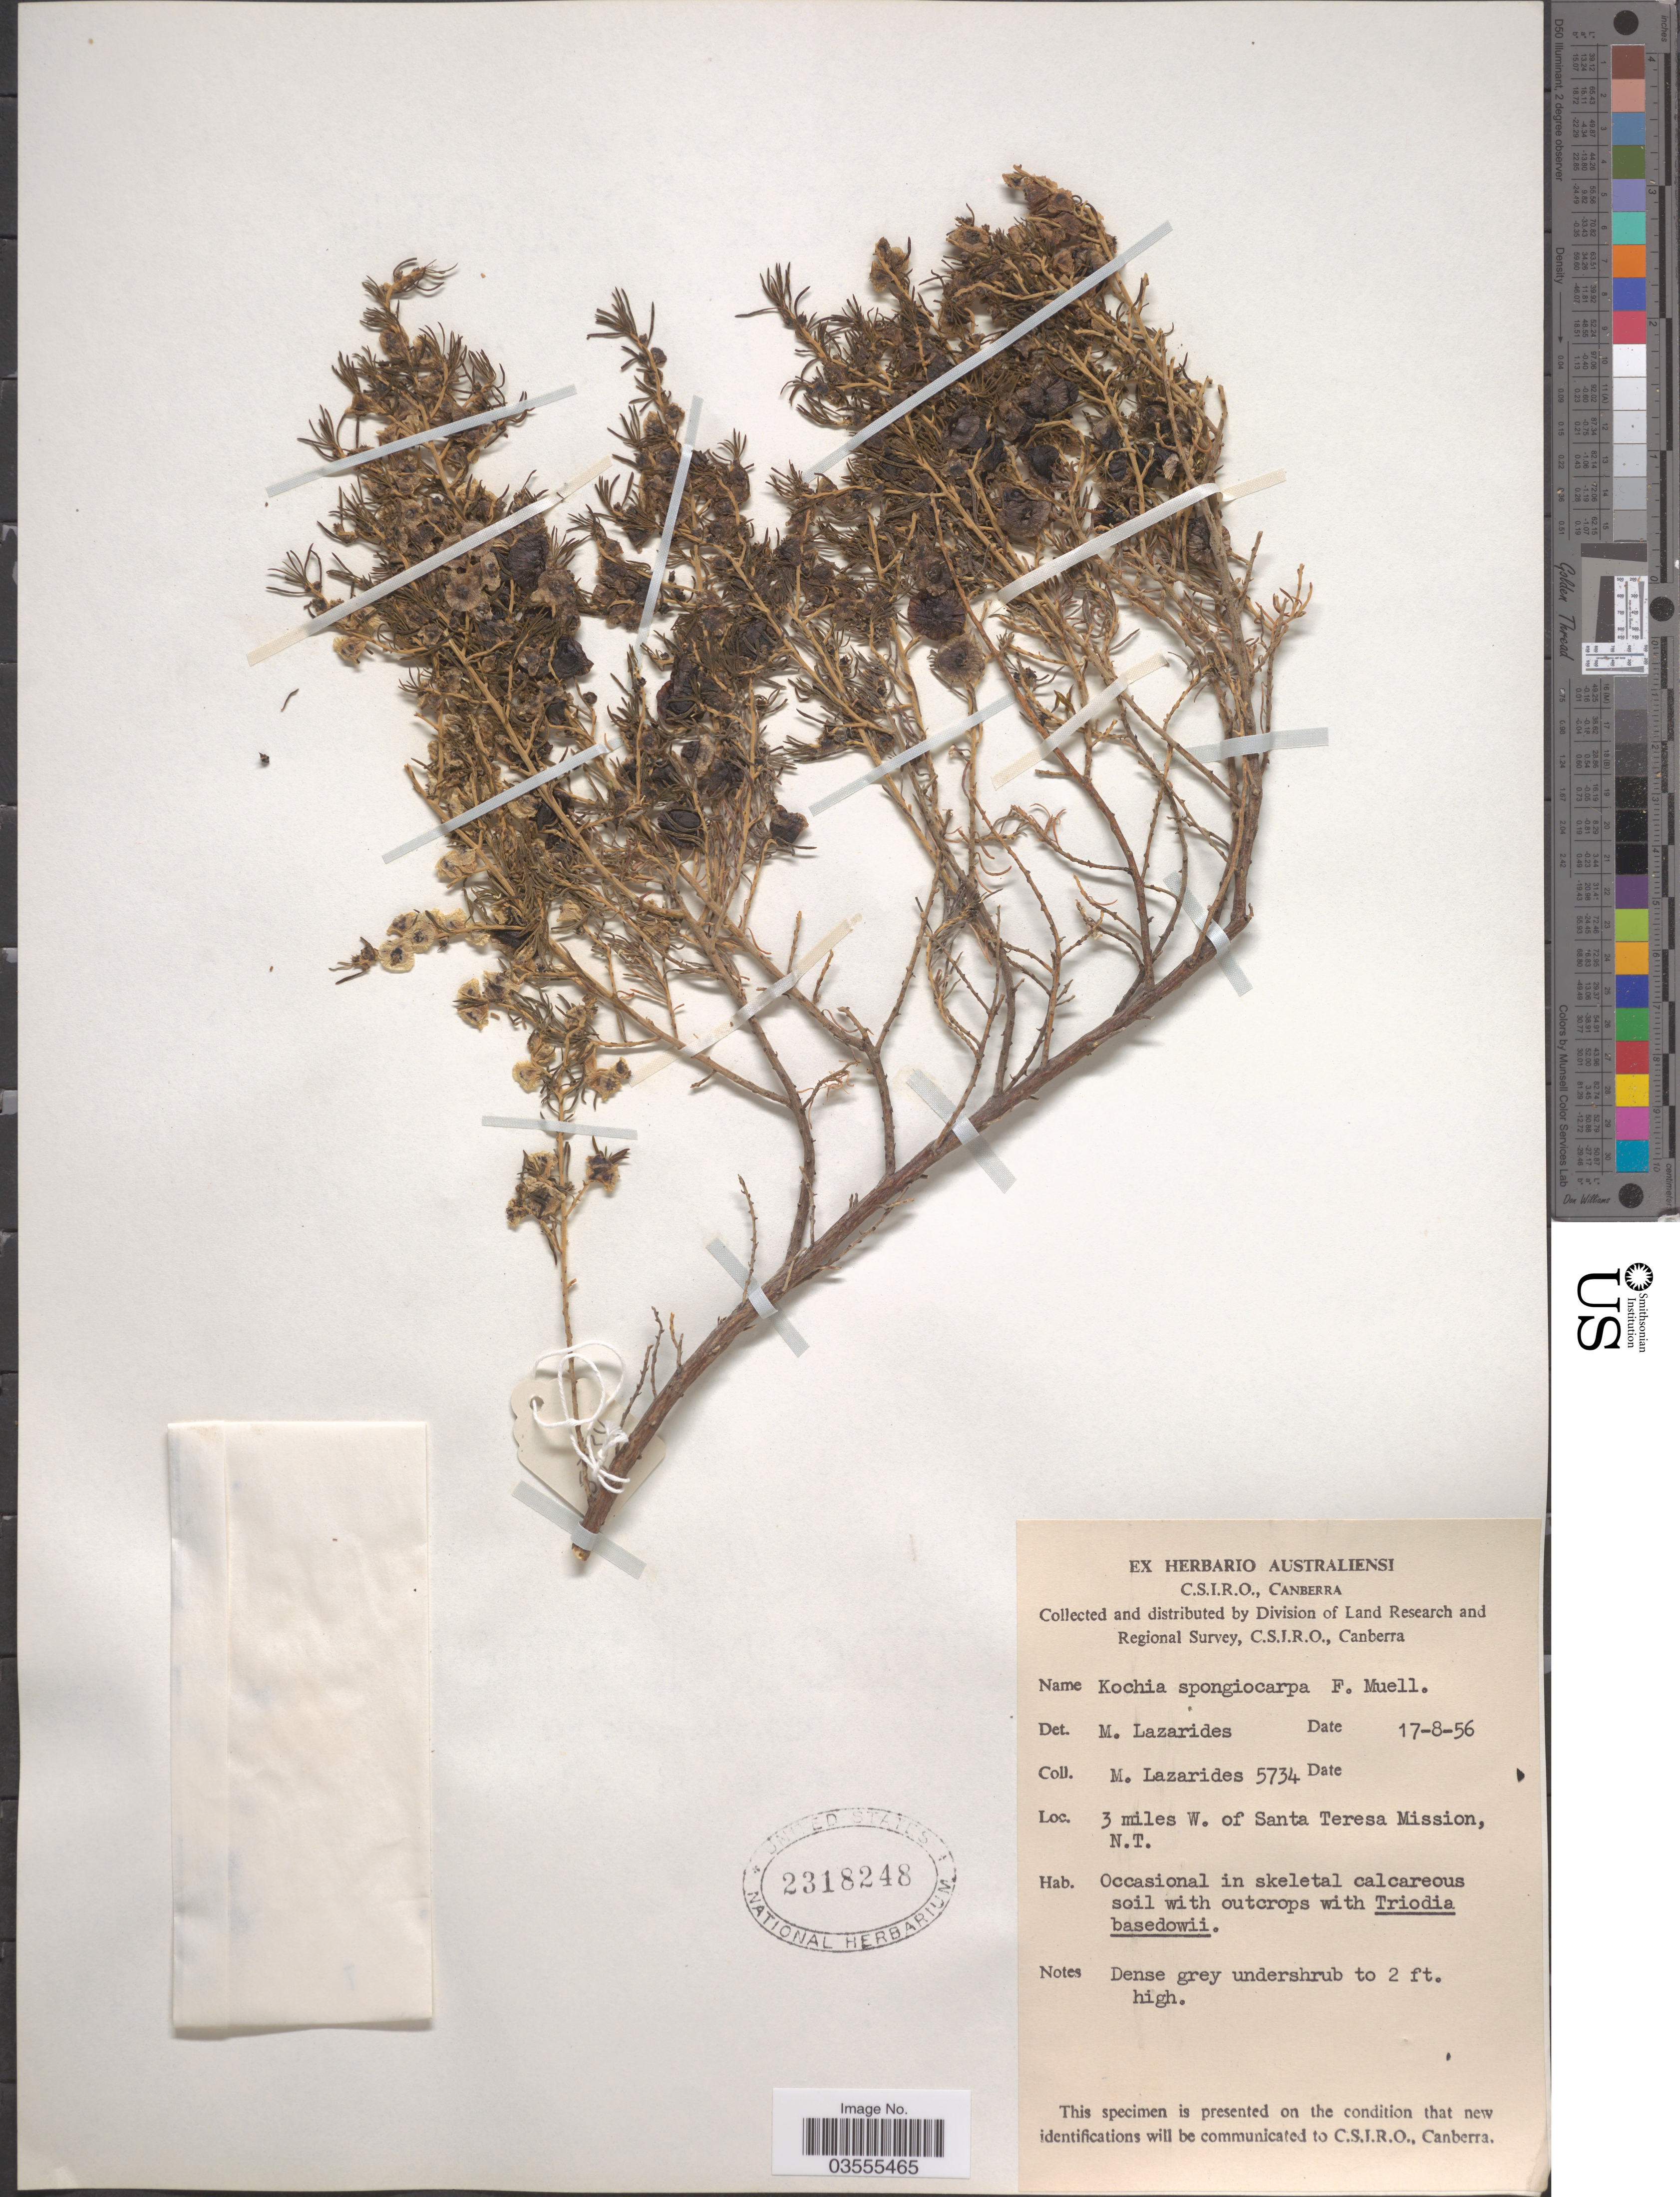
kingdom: Plantae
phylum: Tracheophyta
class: Magnoliopsida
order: Caryophyllales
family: Amaranthaceae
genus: Kochia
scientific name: Kochia spongiocarpa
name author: F. Muell.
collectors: M. Lazarides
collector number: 5734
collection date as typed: Transcribed d/m/y: 17/8/56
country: Australia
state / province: Northern Territory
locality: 3 miles W. of Santa Teresa Mission.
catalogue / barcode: US 2318248